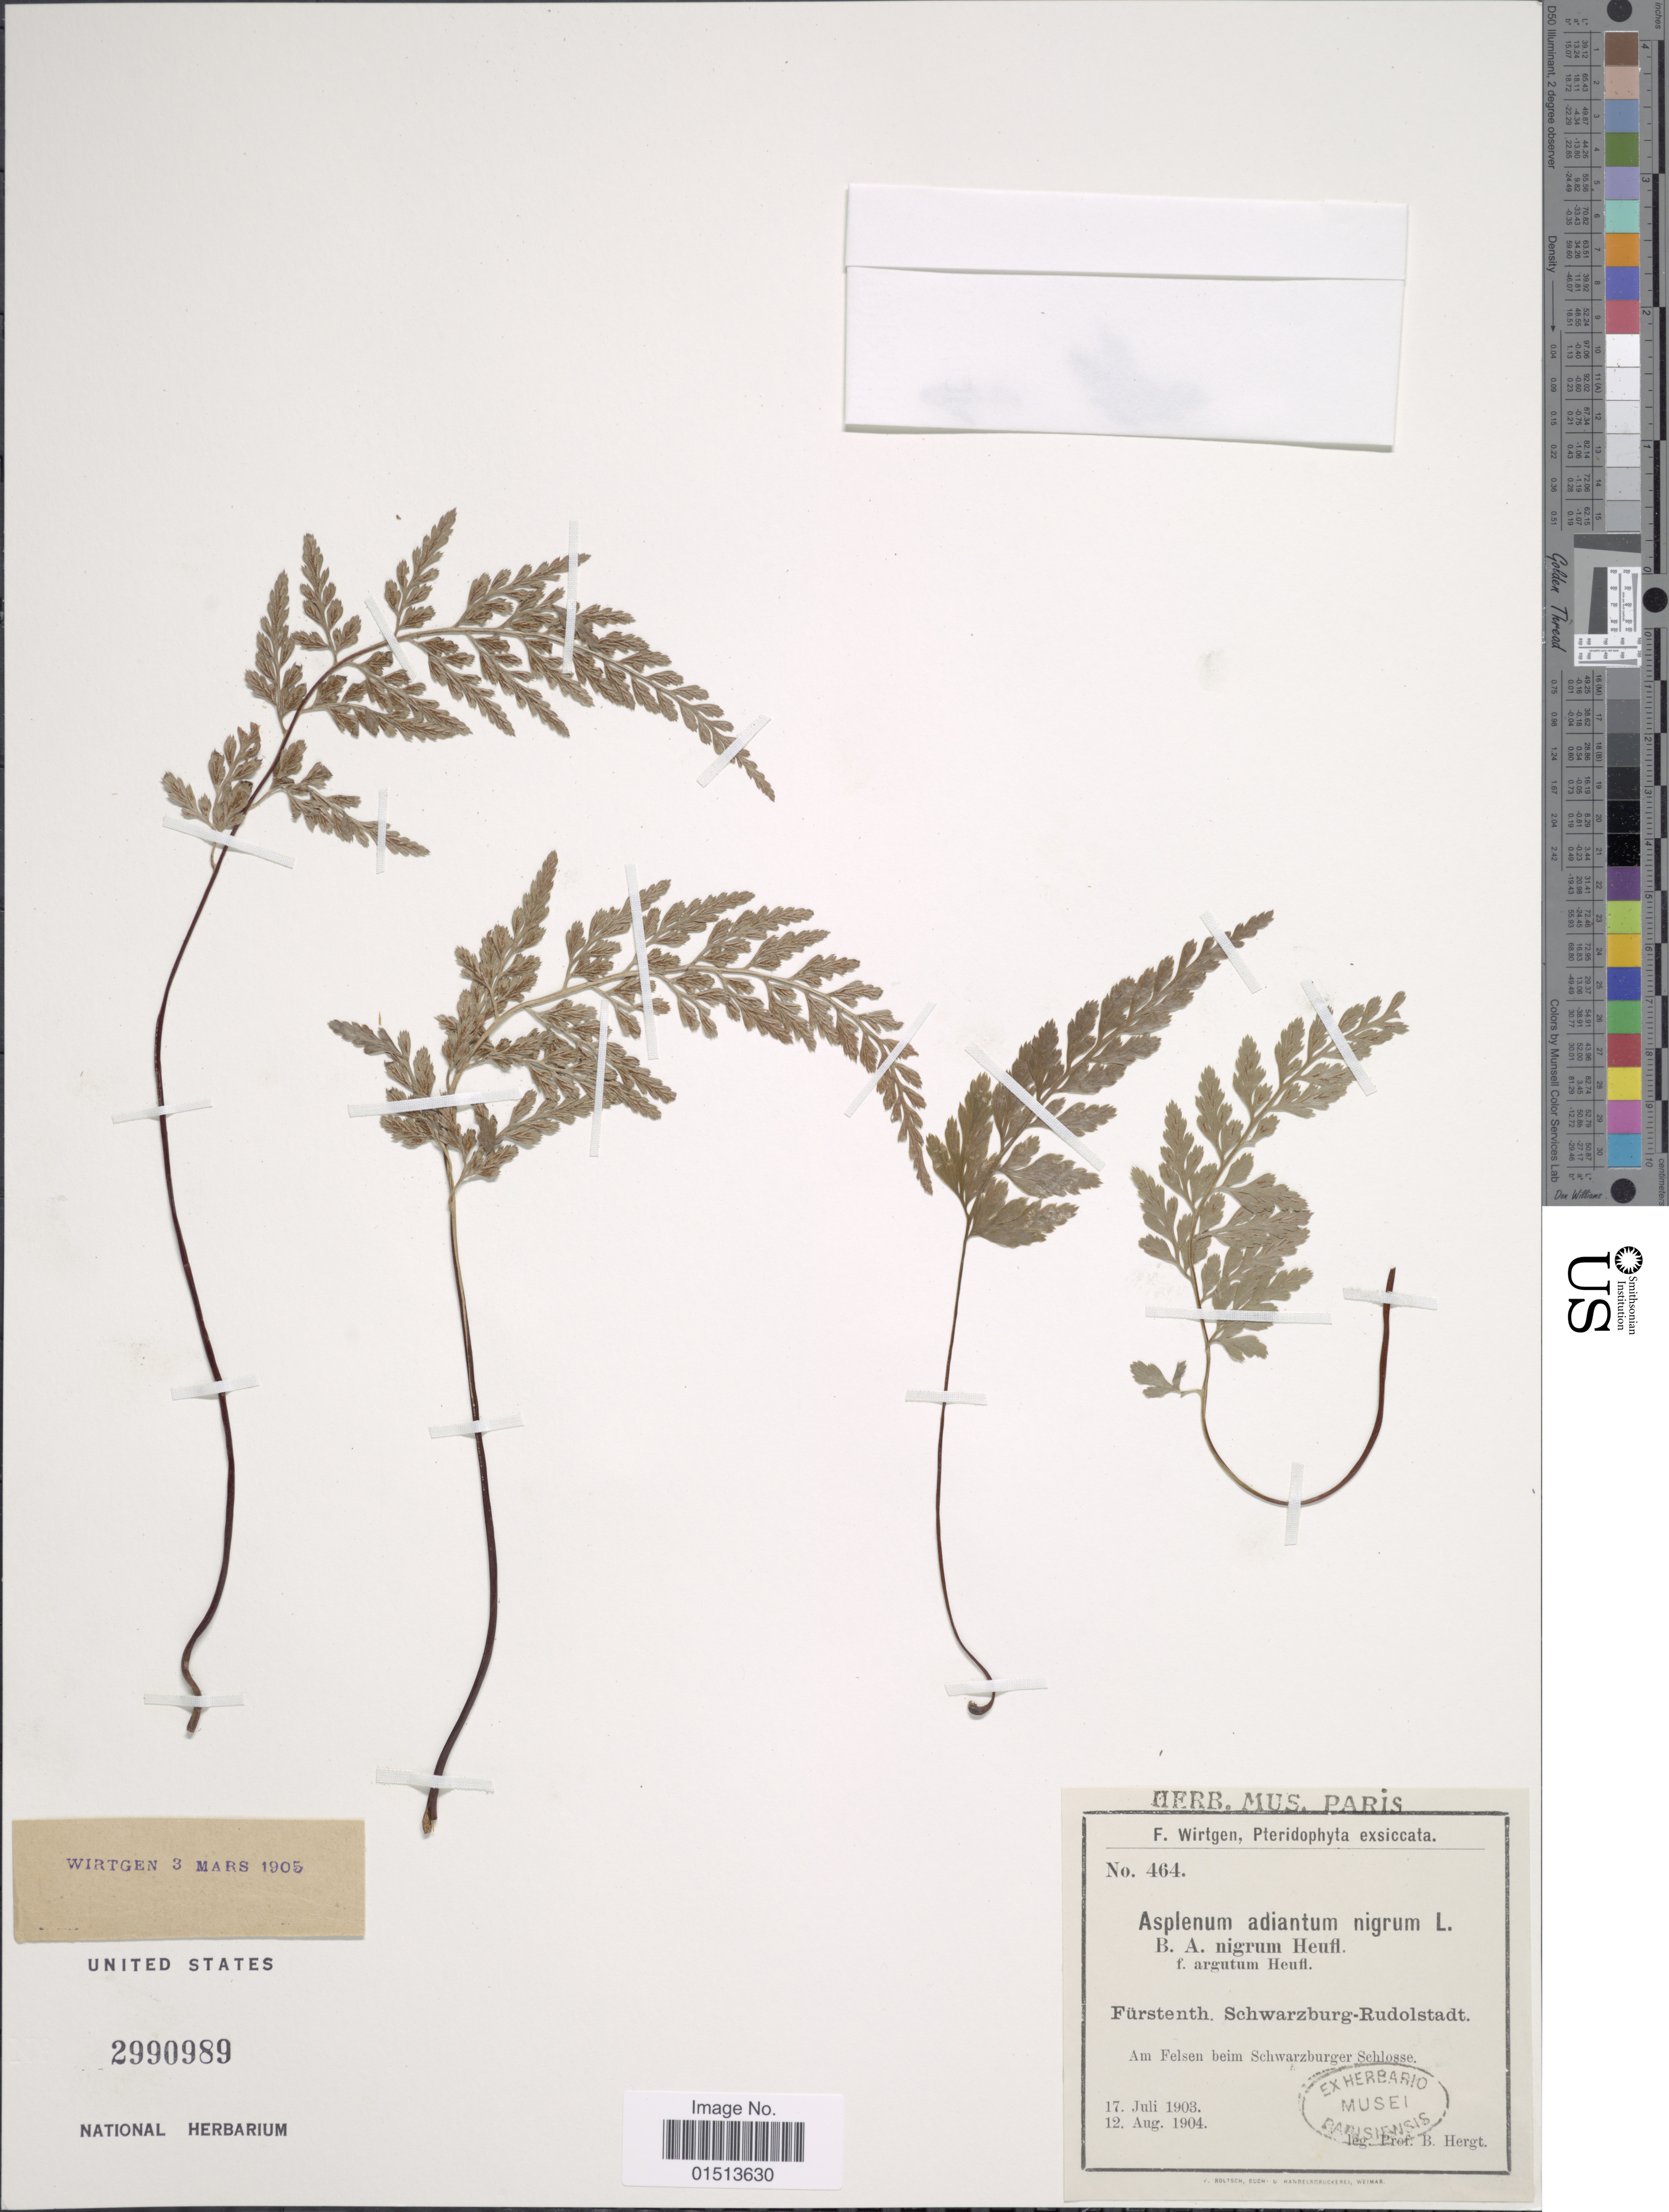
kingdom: Plantae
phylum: Tracheophyta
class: Polypodiopsida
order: Polypodiales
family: Aspleniaceae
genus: Asplenium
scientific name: Asplenium adiantum-nigrum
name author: L.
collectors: B. Hergt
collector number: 464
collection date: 1903-07-17/1904-08-12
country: Germany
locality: Fürstenth. Schwarzburg-Rudolstadt, am Felsen beim Schwarzburger Schlosse.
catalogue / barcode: US 2990989